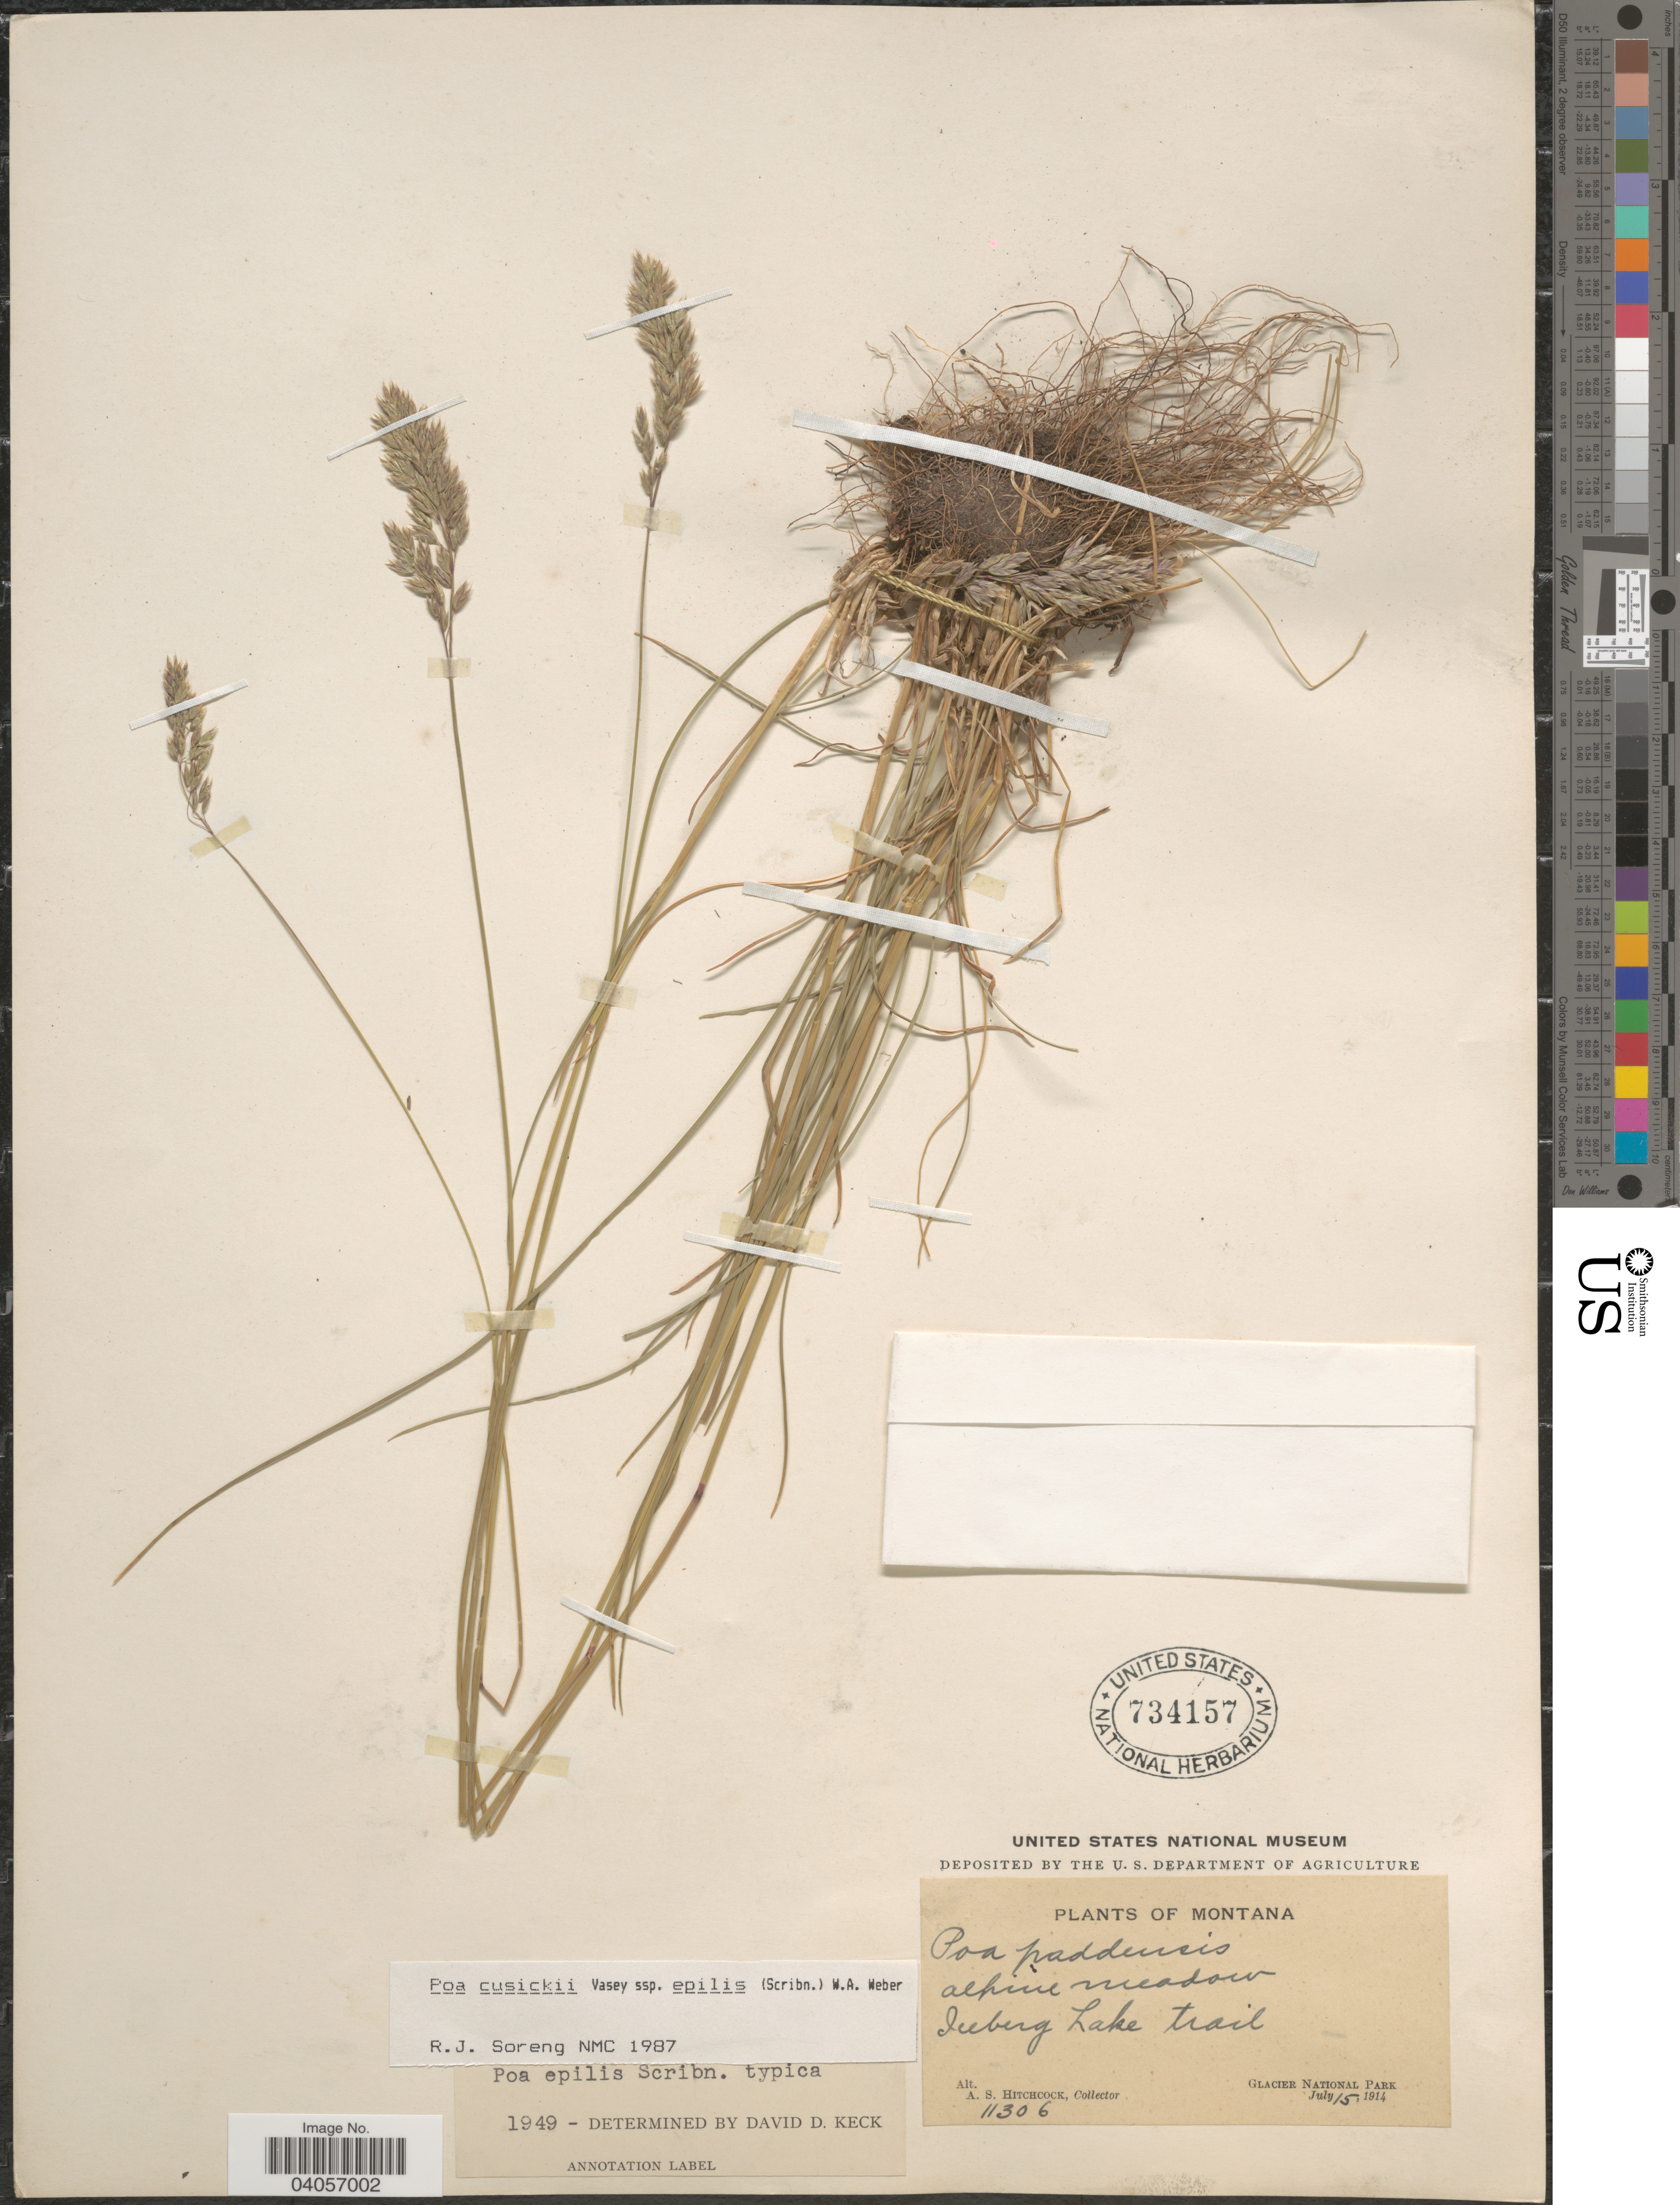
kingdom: Plantae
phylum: Tracheophyta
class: Liliopsida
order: Poales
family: Poaceae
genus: Poa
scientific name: Poa cusickii subsp. epilis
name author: (Scribn.) W.A. Weber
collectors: A. S. Hitchcock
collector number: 11306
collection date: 1914-07-15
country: United States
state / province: Montana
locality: Alpine meadow. Iceberg Lake trail. Glacier National Park.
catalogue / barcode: US 734157